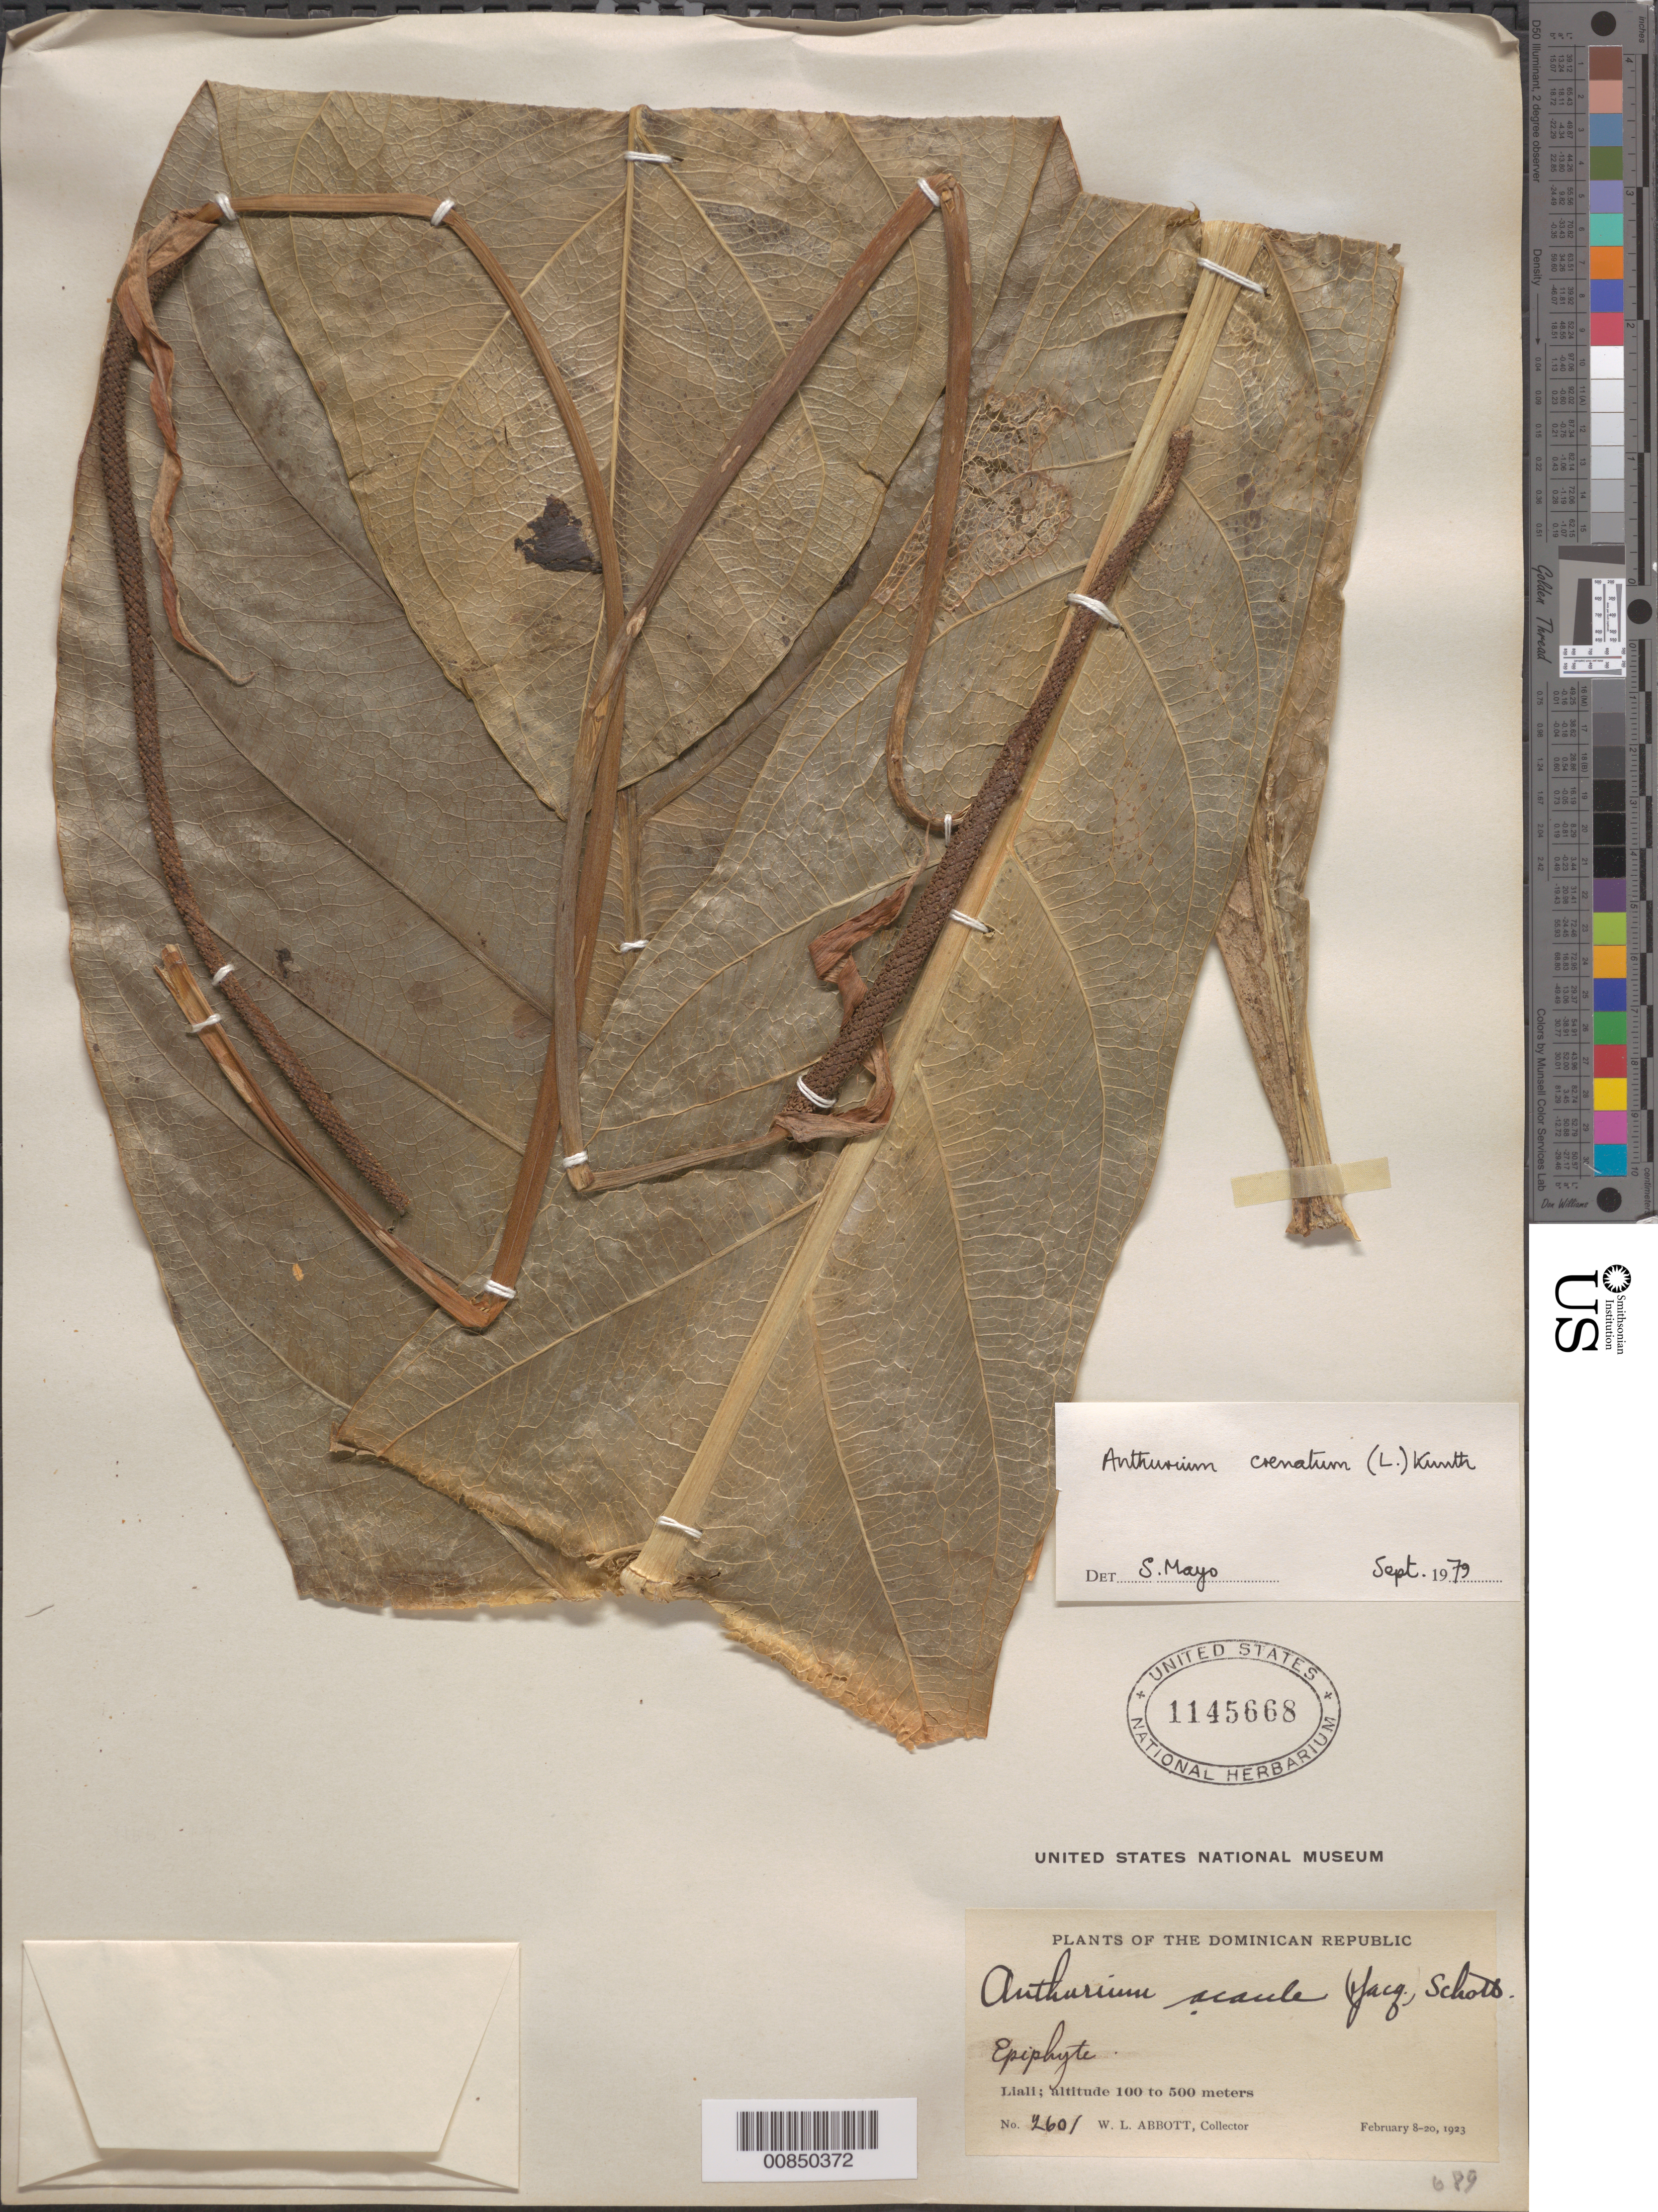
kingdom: Plantae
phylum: Tracheophyta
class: Liliopsida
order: Alismatales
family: Araceae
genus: Anthurium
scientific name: Anthurium crenatum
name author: (L.) Kunth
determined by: Mayo, S.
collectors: W. L. Abbott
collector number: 2601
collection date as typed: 08 Feb 1923 to 20 Feb 1923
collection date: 1923-02-08/1923-02-20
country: Dominican Republic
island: Hispaniola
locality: Liali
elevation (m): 100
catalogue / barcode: US 1145668